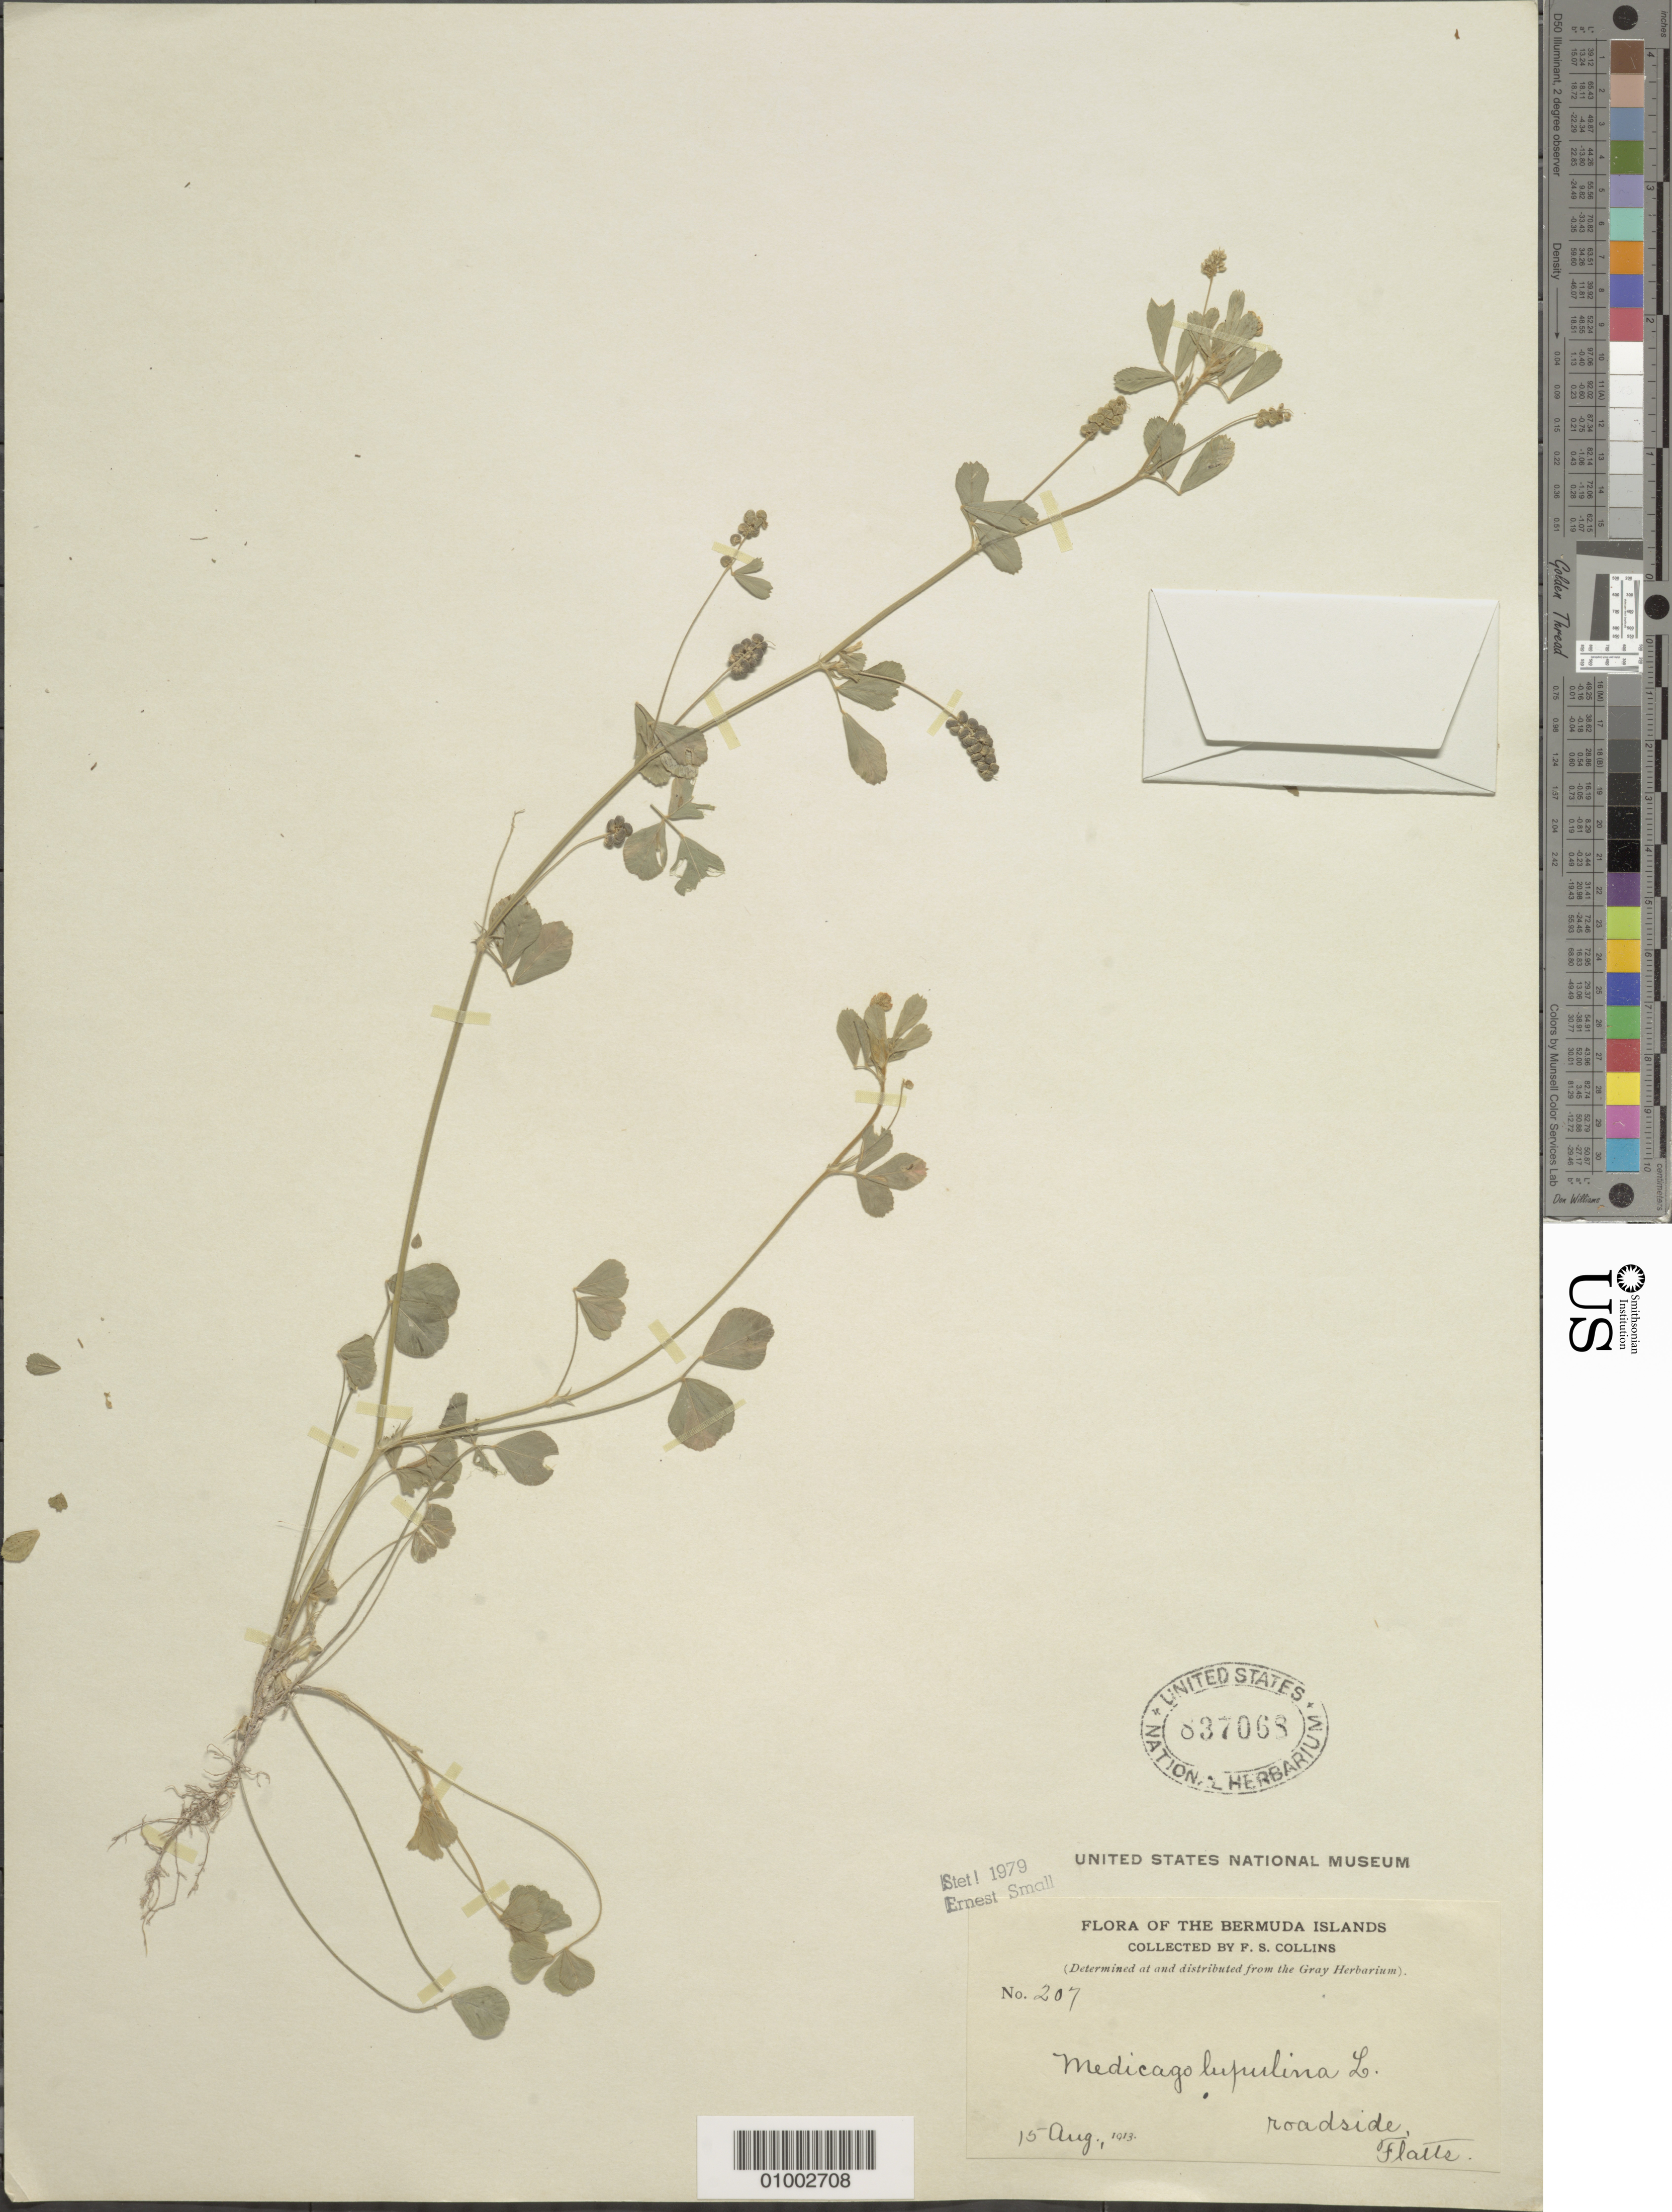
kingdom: Plantae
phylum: Tracheophyta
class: Magnoliopsida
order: Fabales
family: Fabaceae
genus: Medicago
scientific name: Medicago lupulina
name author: L.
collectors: F. Collins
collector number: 207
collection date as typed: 15 Aug 1913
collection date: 1913-08-15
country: Bermuda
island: Bermuda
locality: Roadside, Flatts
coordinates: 0 N, 0 E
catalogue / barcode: US 837068